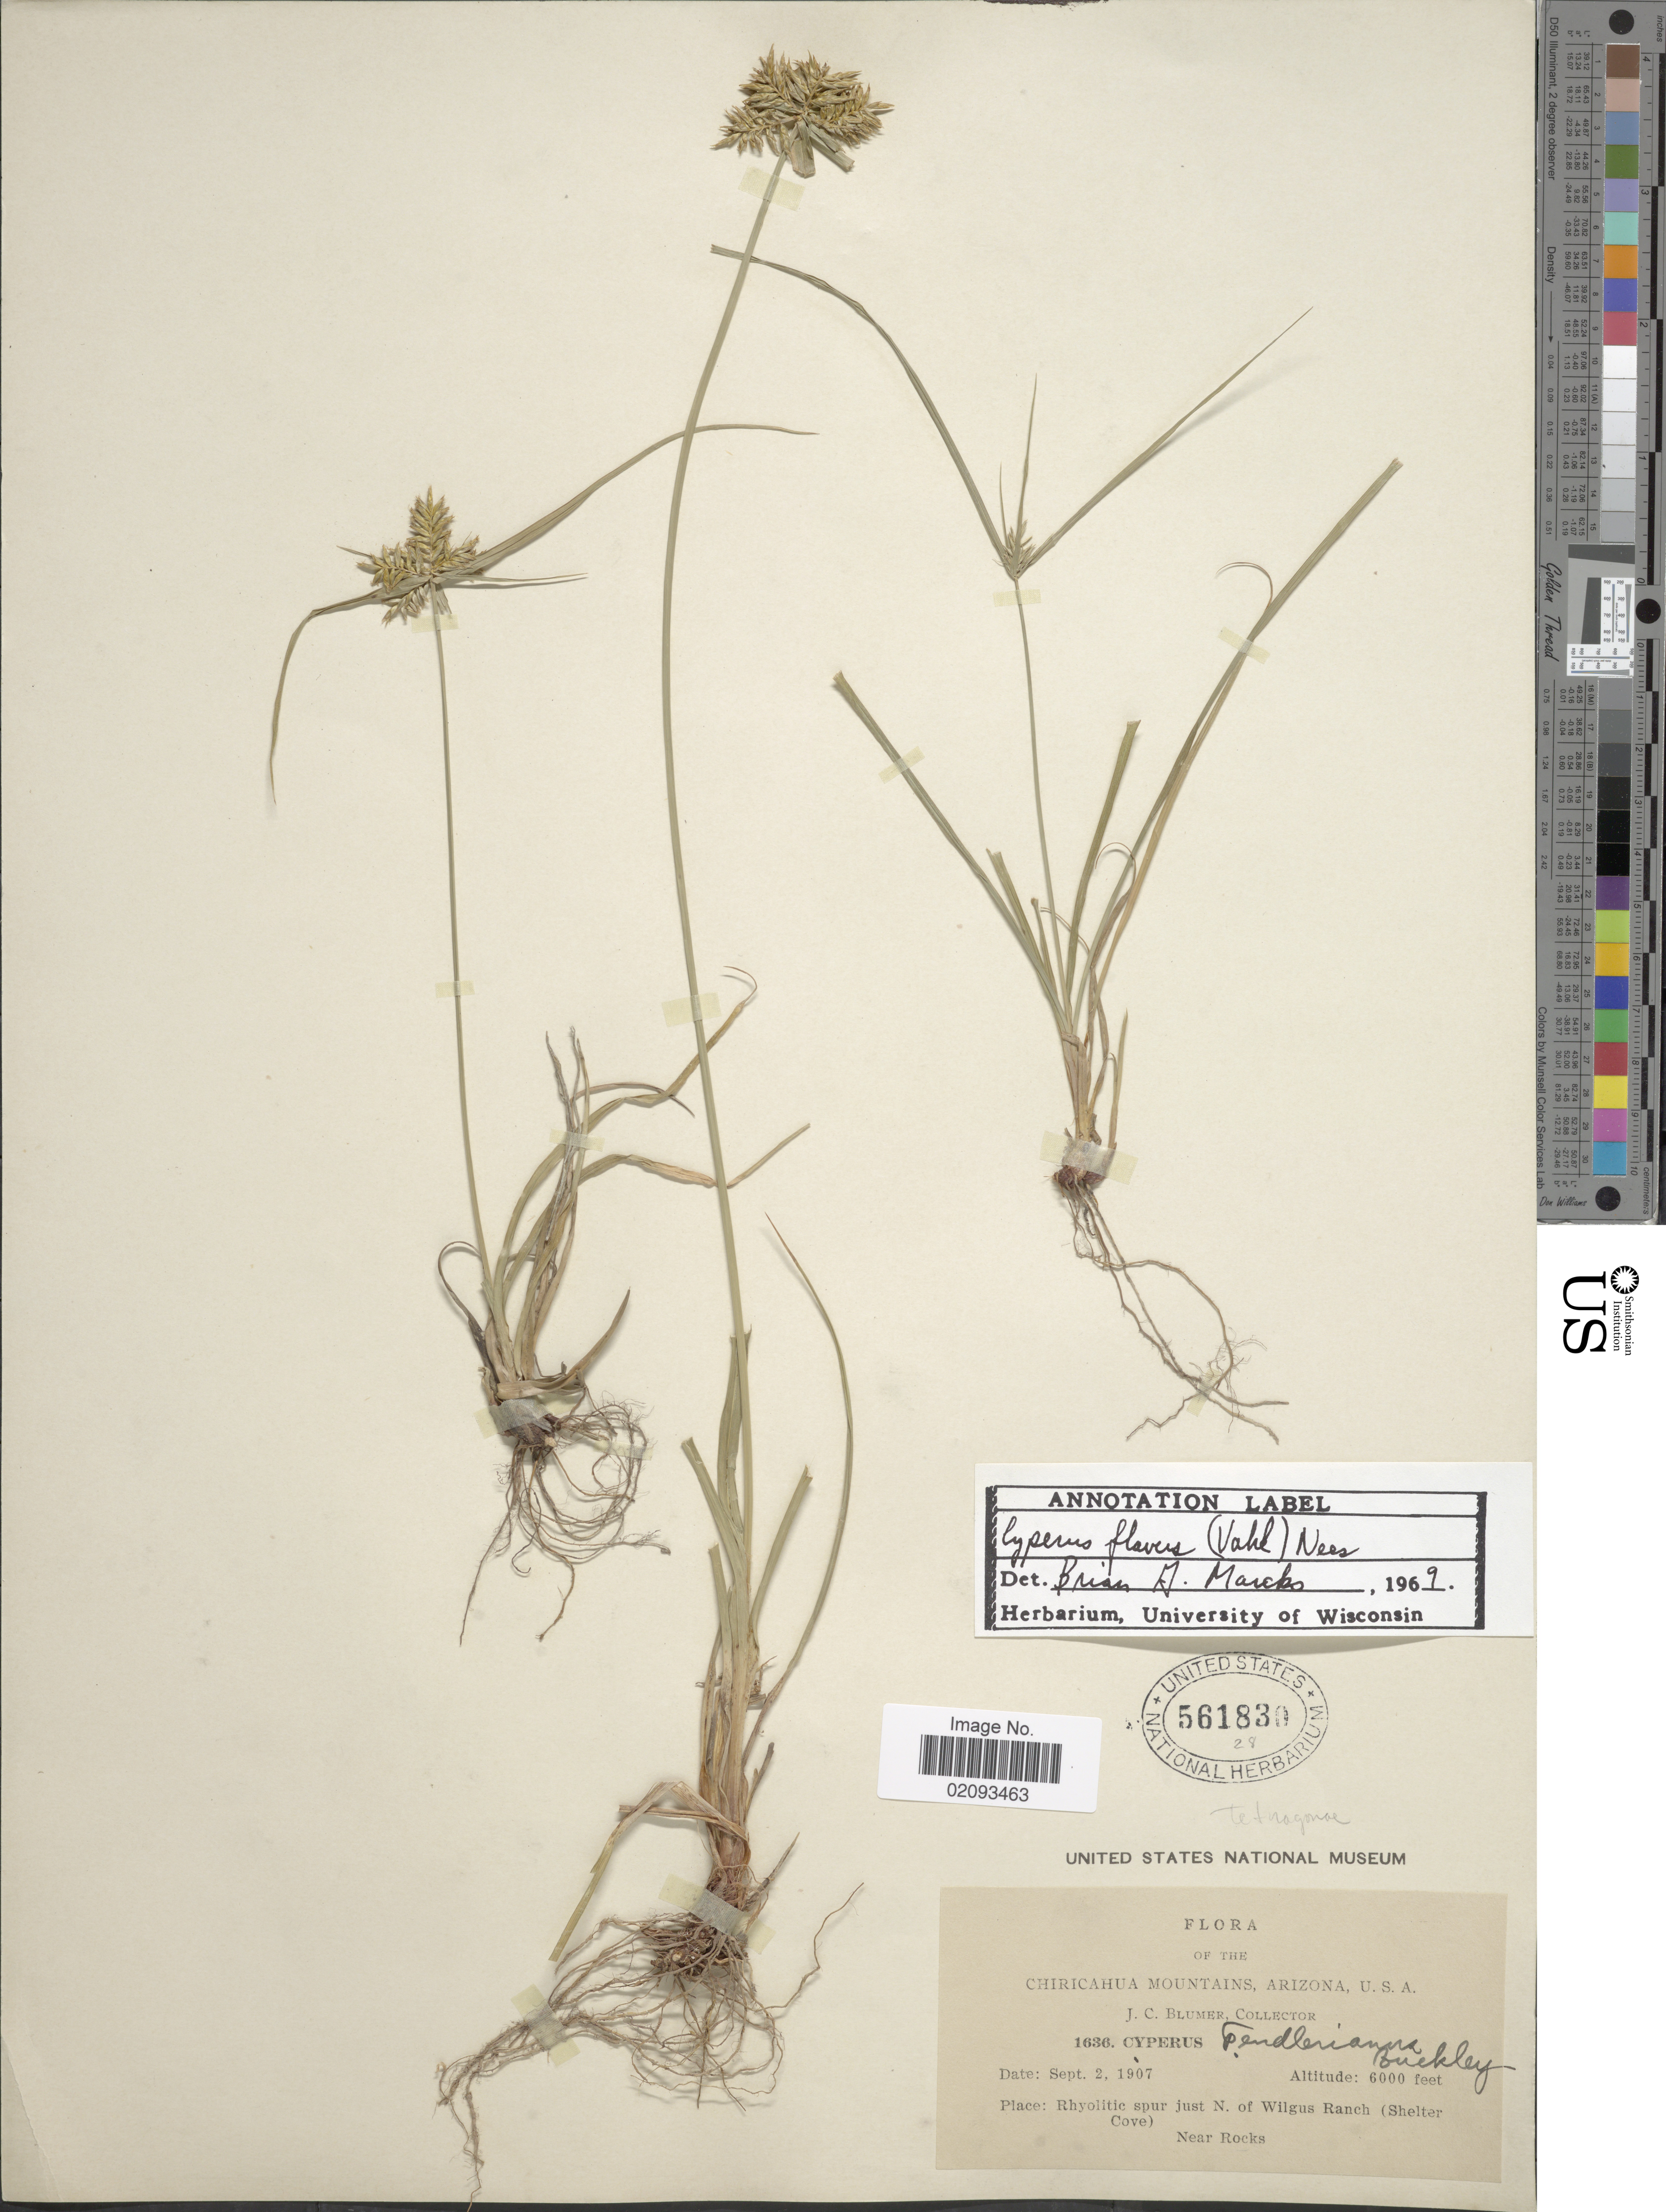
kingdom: Plantae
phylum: Tracheophyta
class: Liliopsida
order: Poales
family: Cyperaceae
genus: Cyperus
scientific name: Cyperus aggregatus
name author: (Willd.) Endl.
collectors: J. C. Blumer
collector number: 1636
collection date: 1907-09-02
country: United States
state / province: Arizona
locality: Chiricahua Mountains, U.S.A., N of Wilgus Ranch (Shelter Cove)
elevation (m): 1829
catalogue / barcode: US 561830